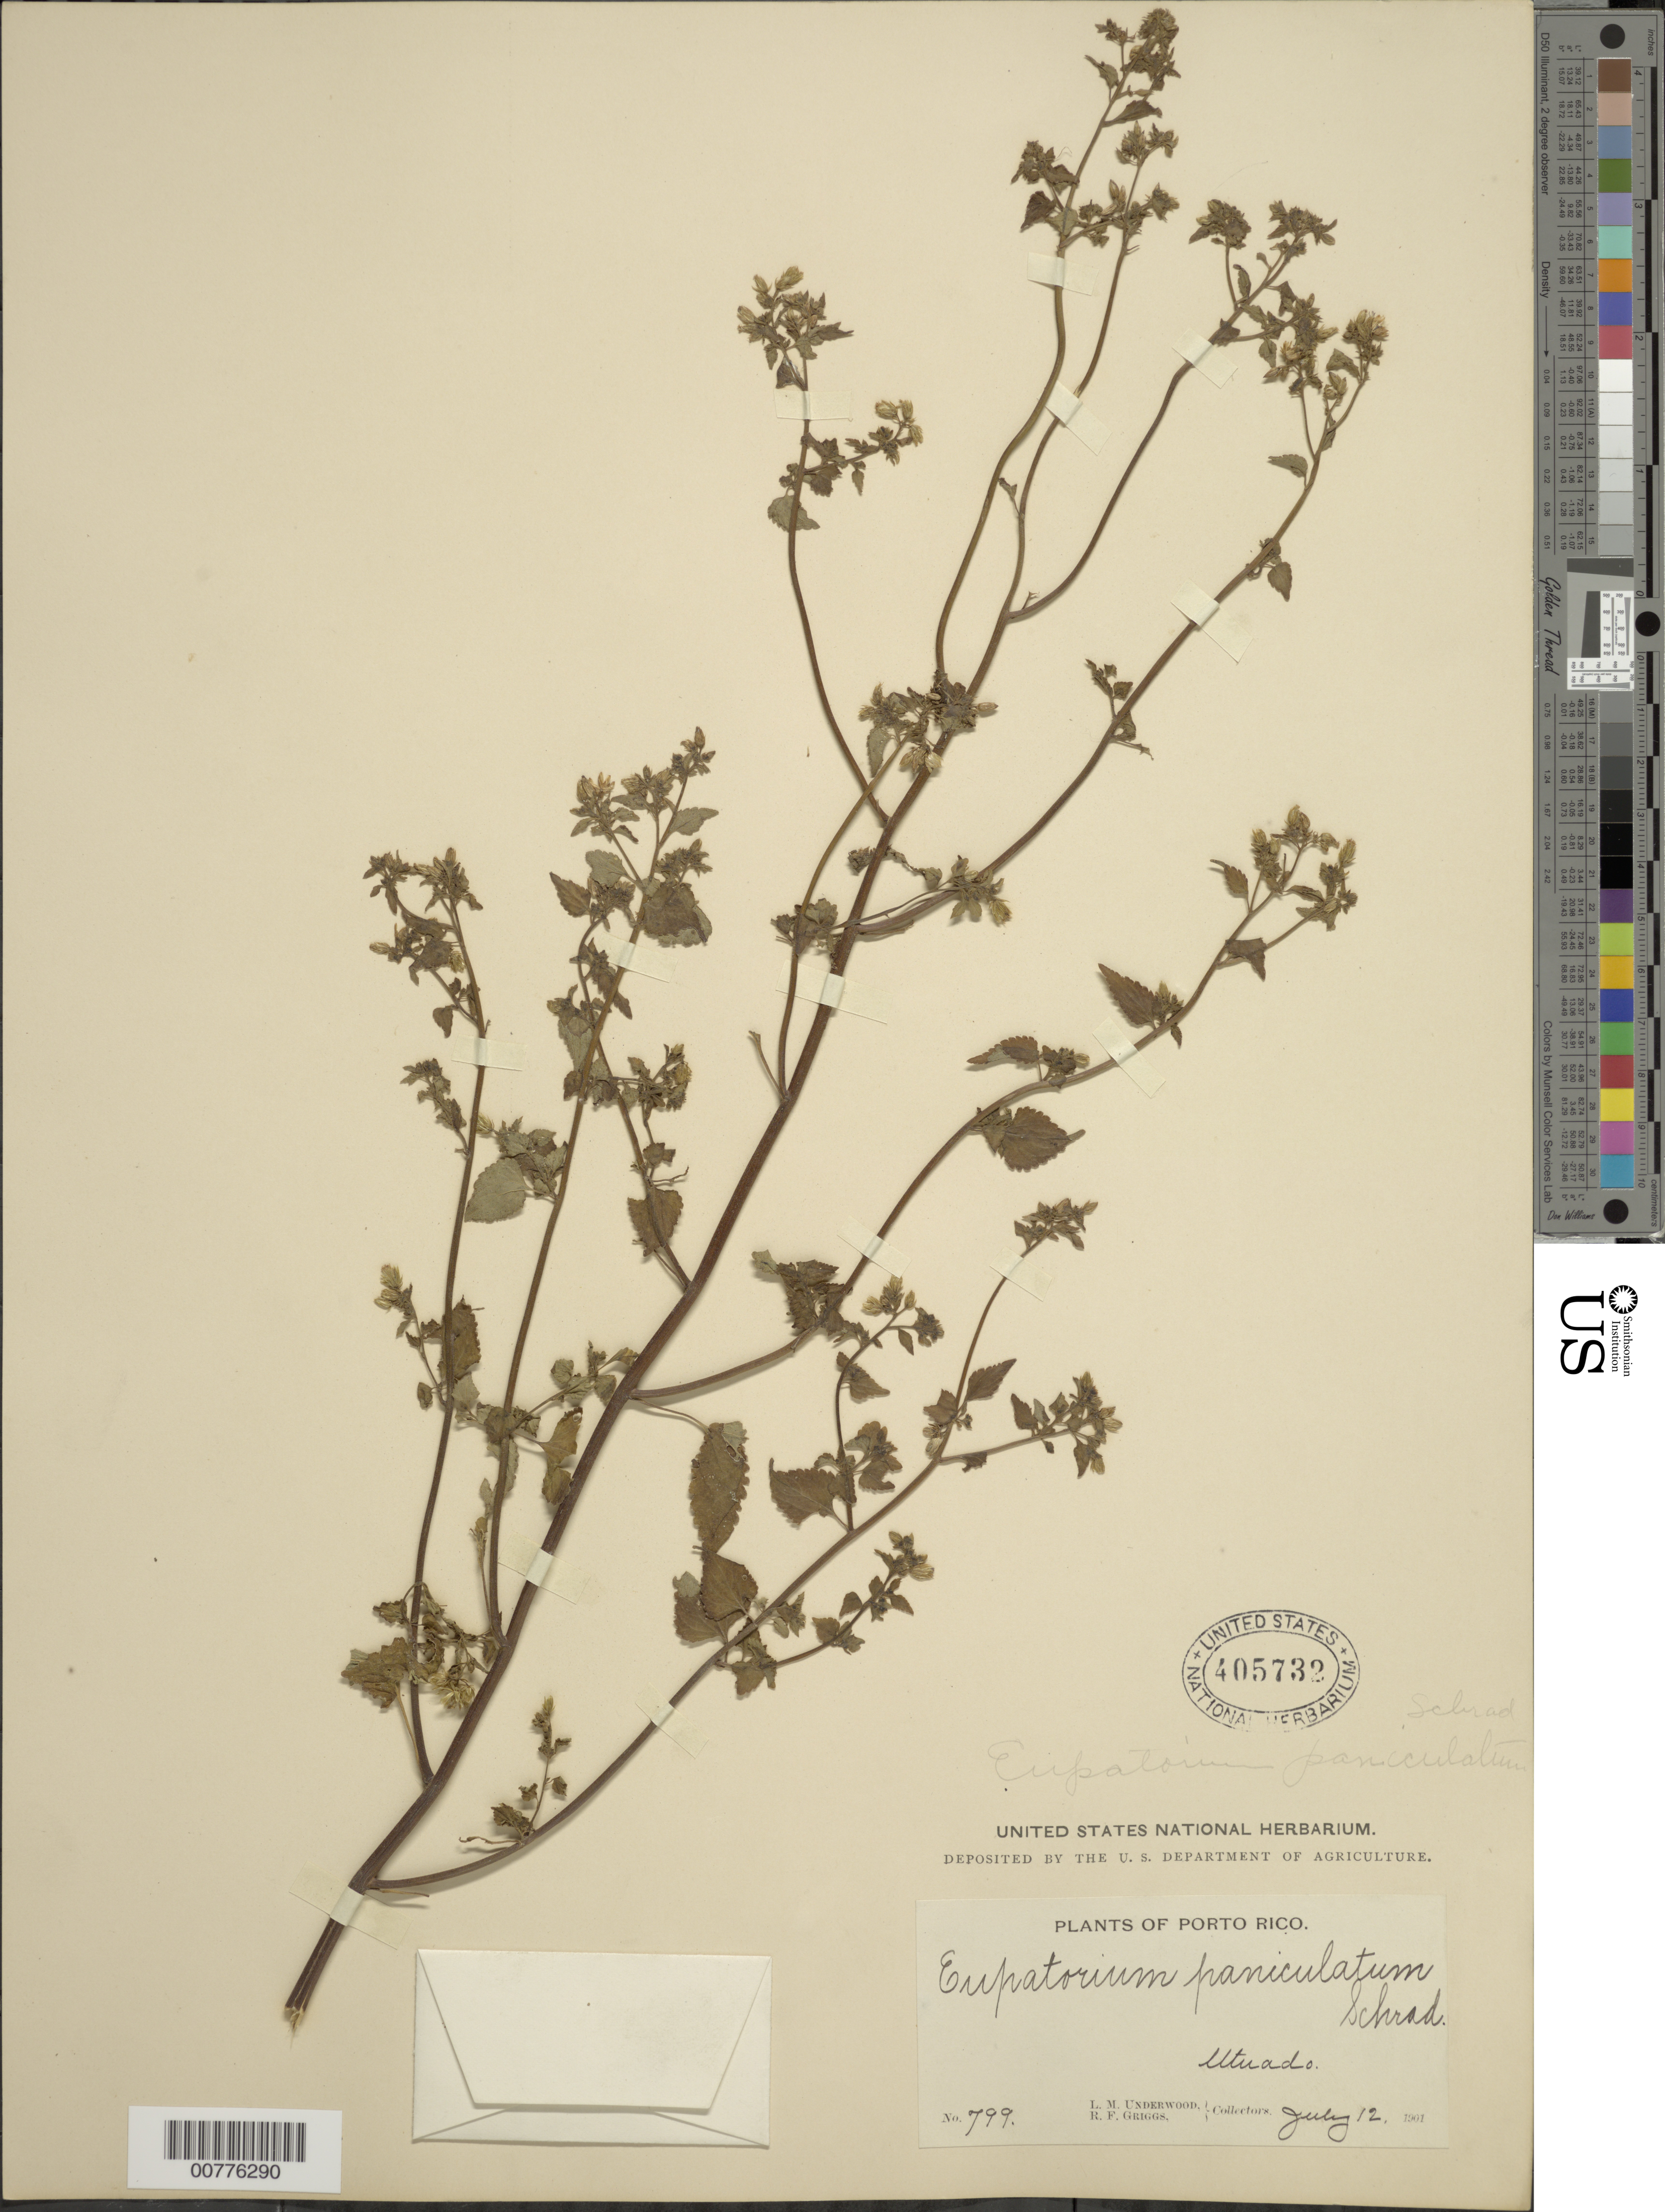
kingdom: Plantae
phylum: Tracheophyta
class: Magnoliopsida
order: Asterales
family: Asteraceae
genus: Fleischmannia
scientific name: Fleischmannia microstemon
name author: (Cass.) R.M. King & H. Rob.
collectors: L. M. Underwood & R. F. Griggs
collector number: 799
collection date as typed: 12 Jul 1901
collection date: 1901-07-12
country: Puerto Rico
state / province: Utuado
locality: Utuado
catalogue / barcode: US 405732